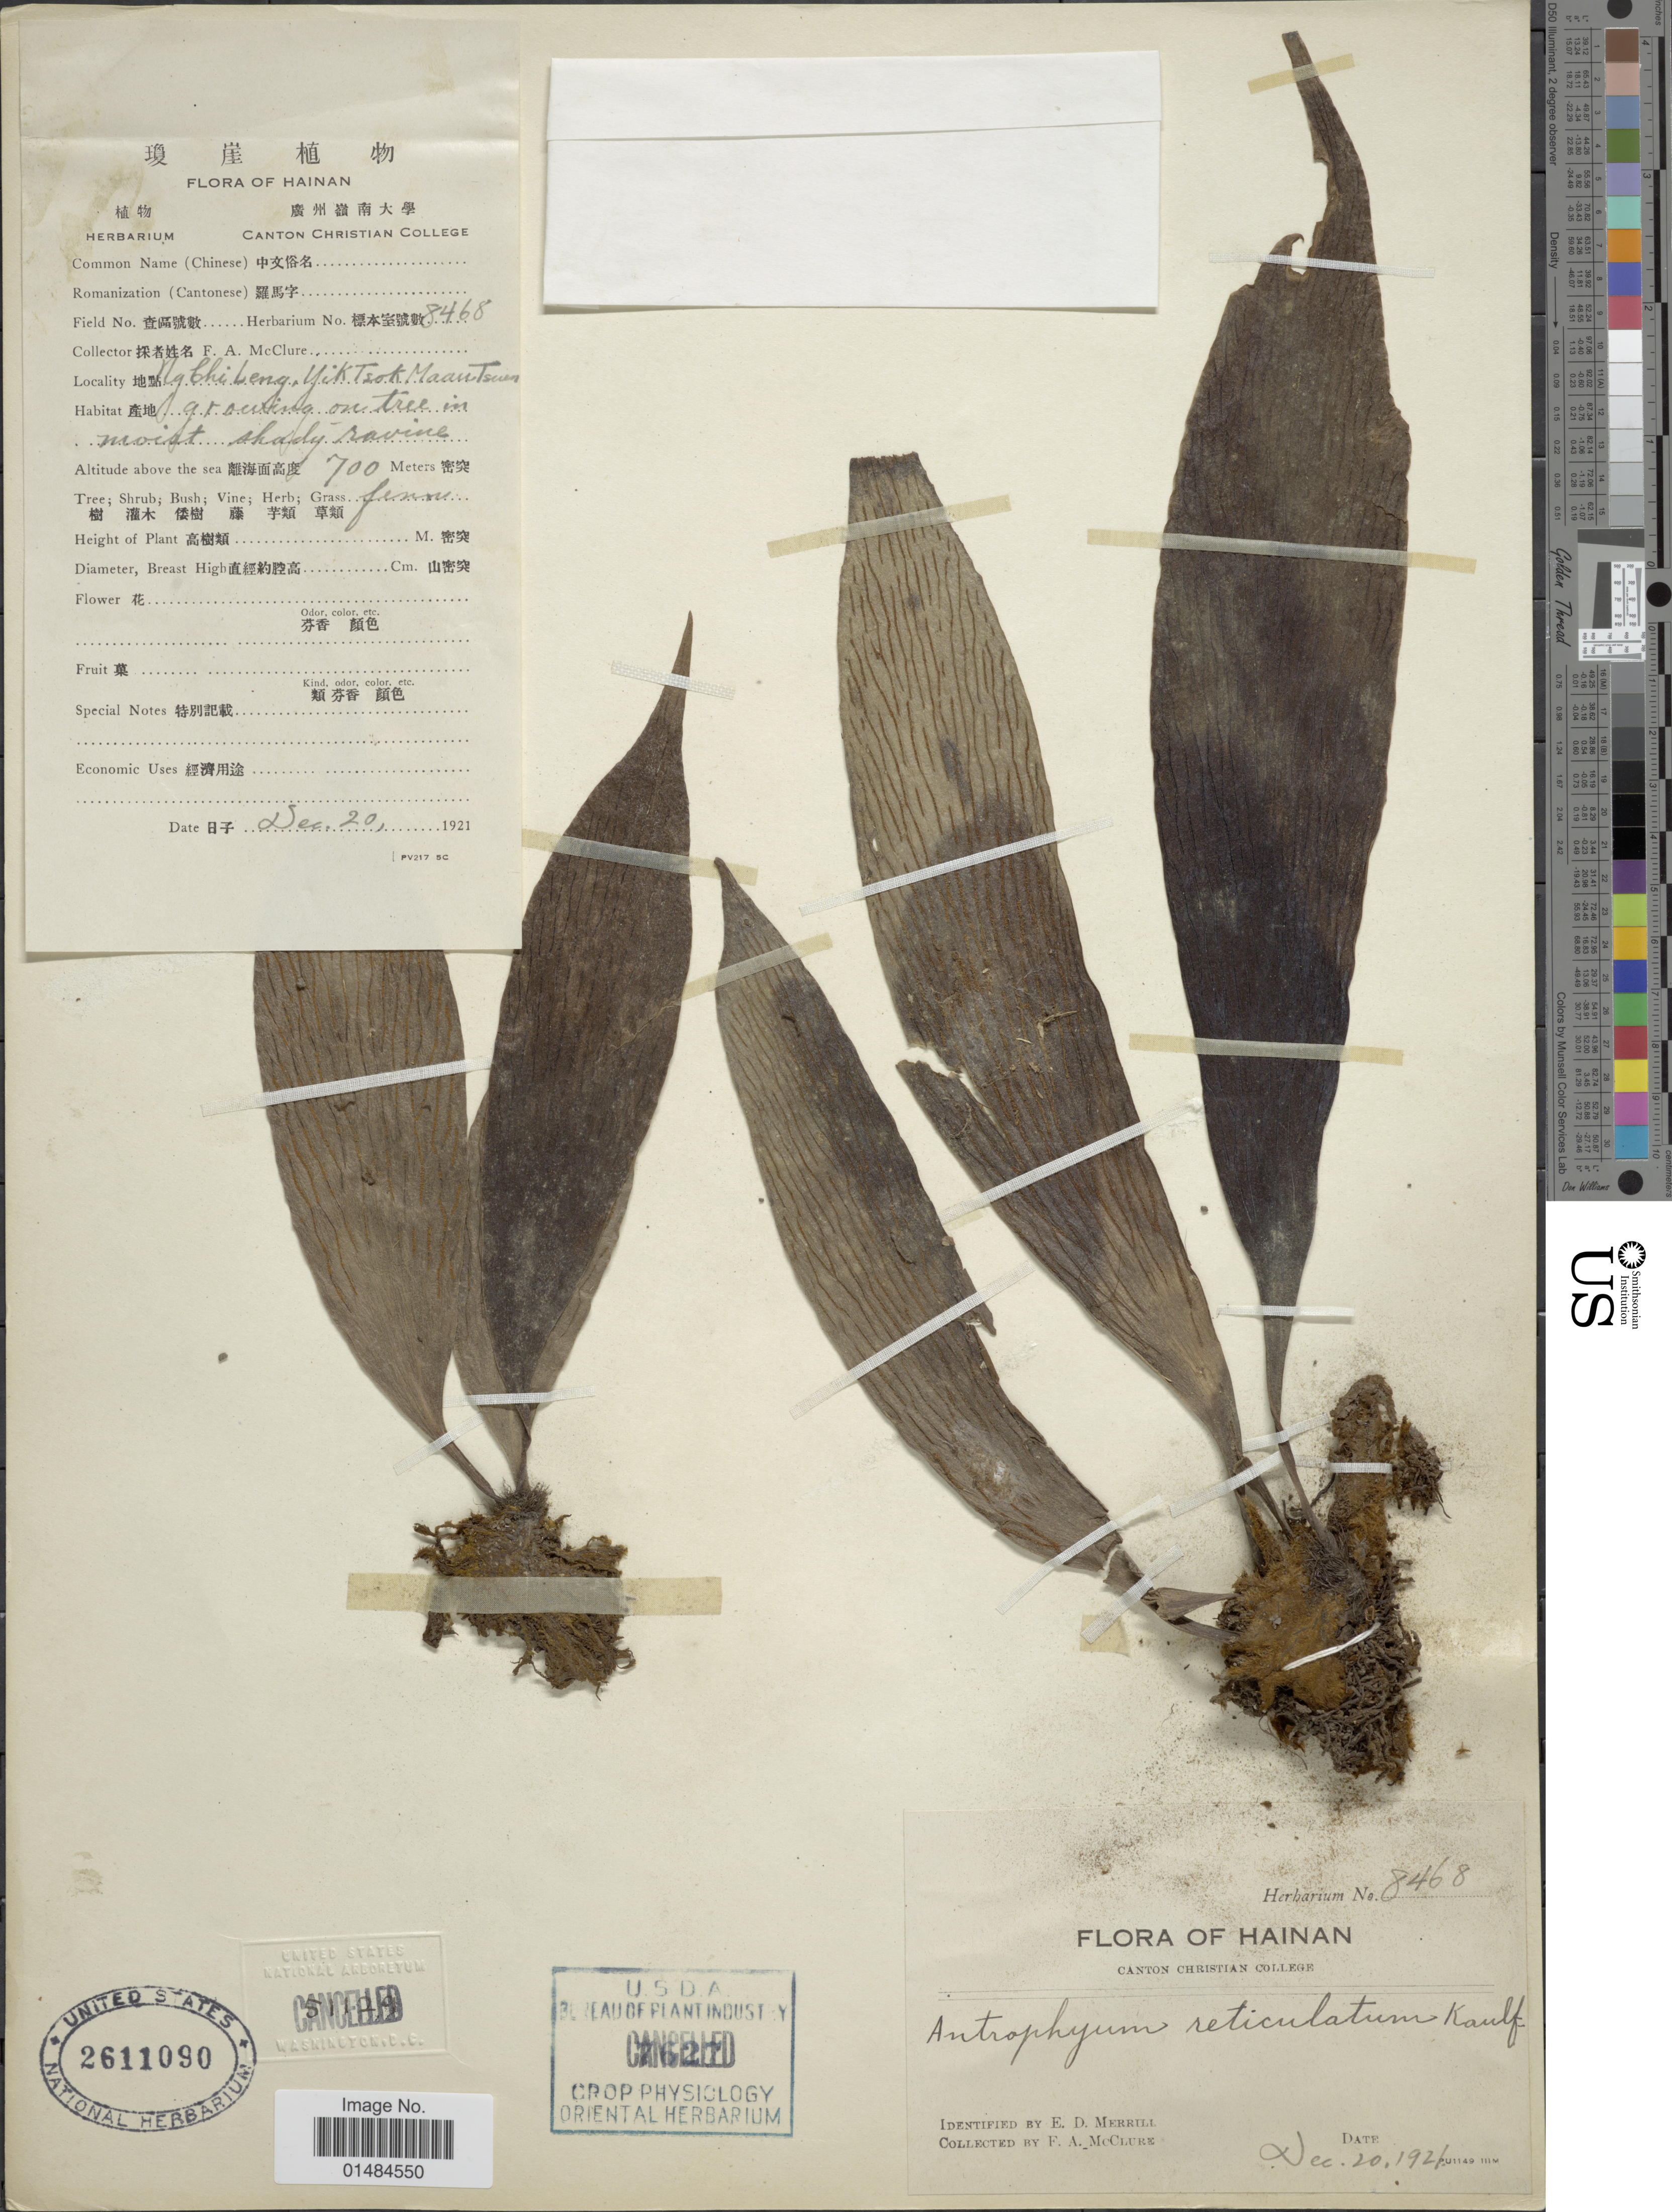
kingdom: Plantae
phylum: Tracheophyta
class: Polypodiopsida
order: Polypodiales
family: Pteridaceae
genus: Antrophyum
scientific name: Antrophyum reticulatum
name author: (G. Forst.) Kaulf.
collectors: F. A. McClure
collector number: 8468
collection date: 1921-12-20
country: China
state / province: Hainan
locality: Ngbhileng, Yik Tsok Maantsun [interpreted]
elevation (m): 700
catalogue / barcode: US 2611090